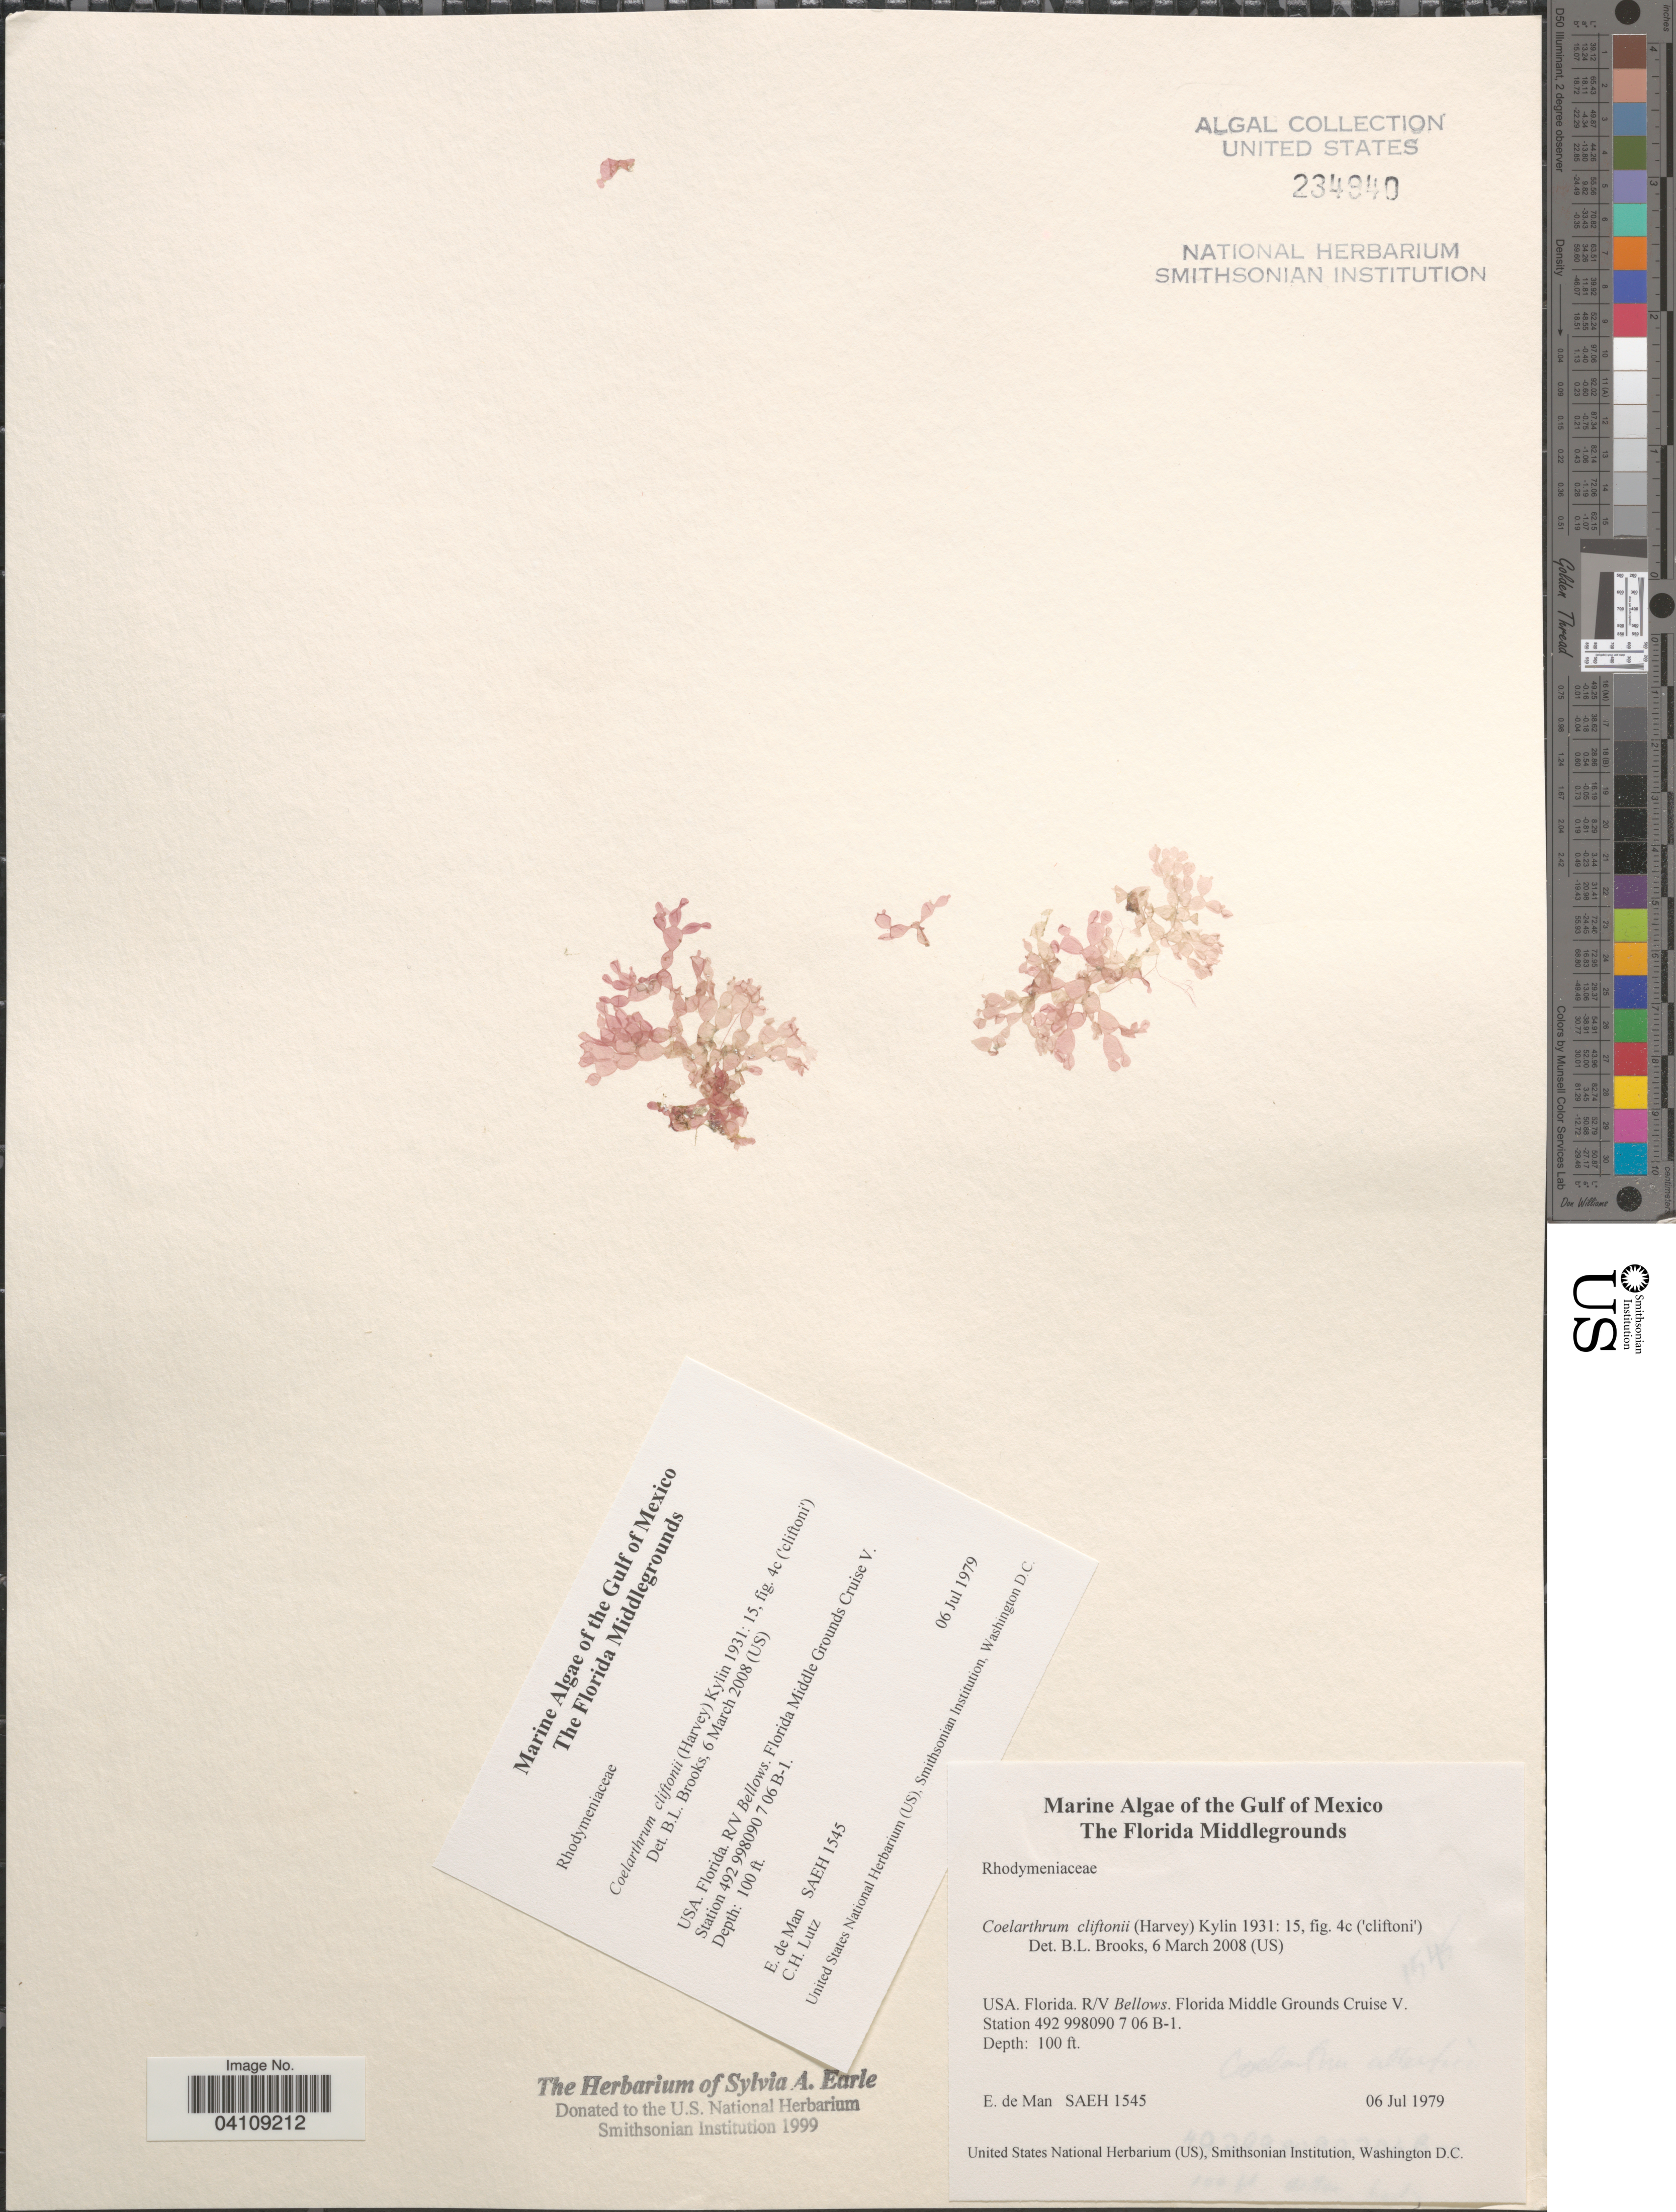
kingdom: Plantae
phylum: Rhodophyta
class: Florideophyceae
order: Rhodymeniales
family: Rhodymeniaceae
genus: Coelarthrum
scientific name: Coelarthrum cliftonii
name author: (Harv.) Kylin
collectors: E. de Man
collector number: SAEH 1545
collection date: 1979-07-06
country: United States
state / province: Florida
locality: Gulf of Mexico. The Florida Middlegrounds. Florida. R/V Bellows. Florida Middle Grounds Cruise V. Station 492 998090 7 06 B-1.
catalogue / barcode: US 234940